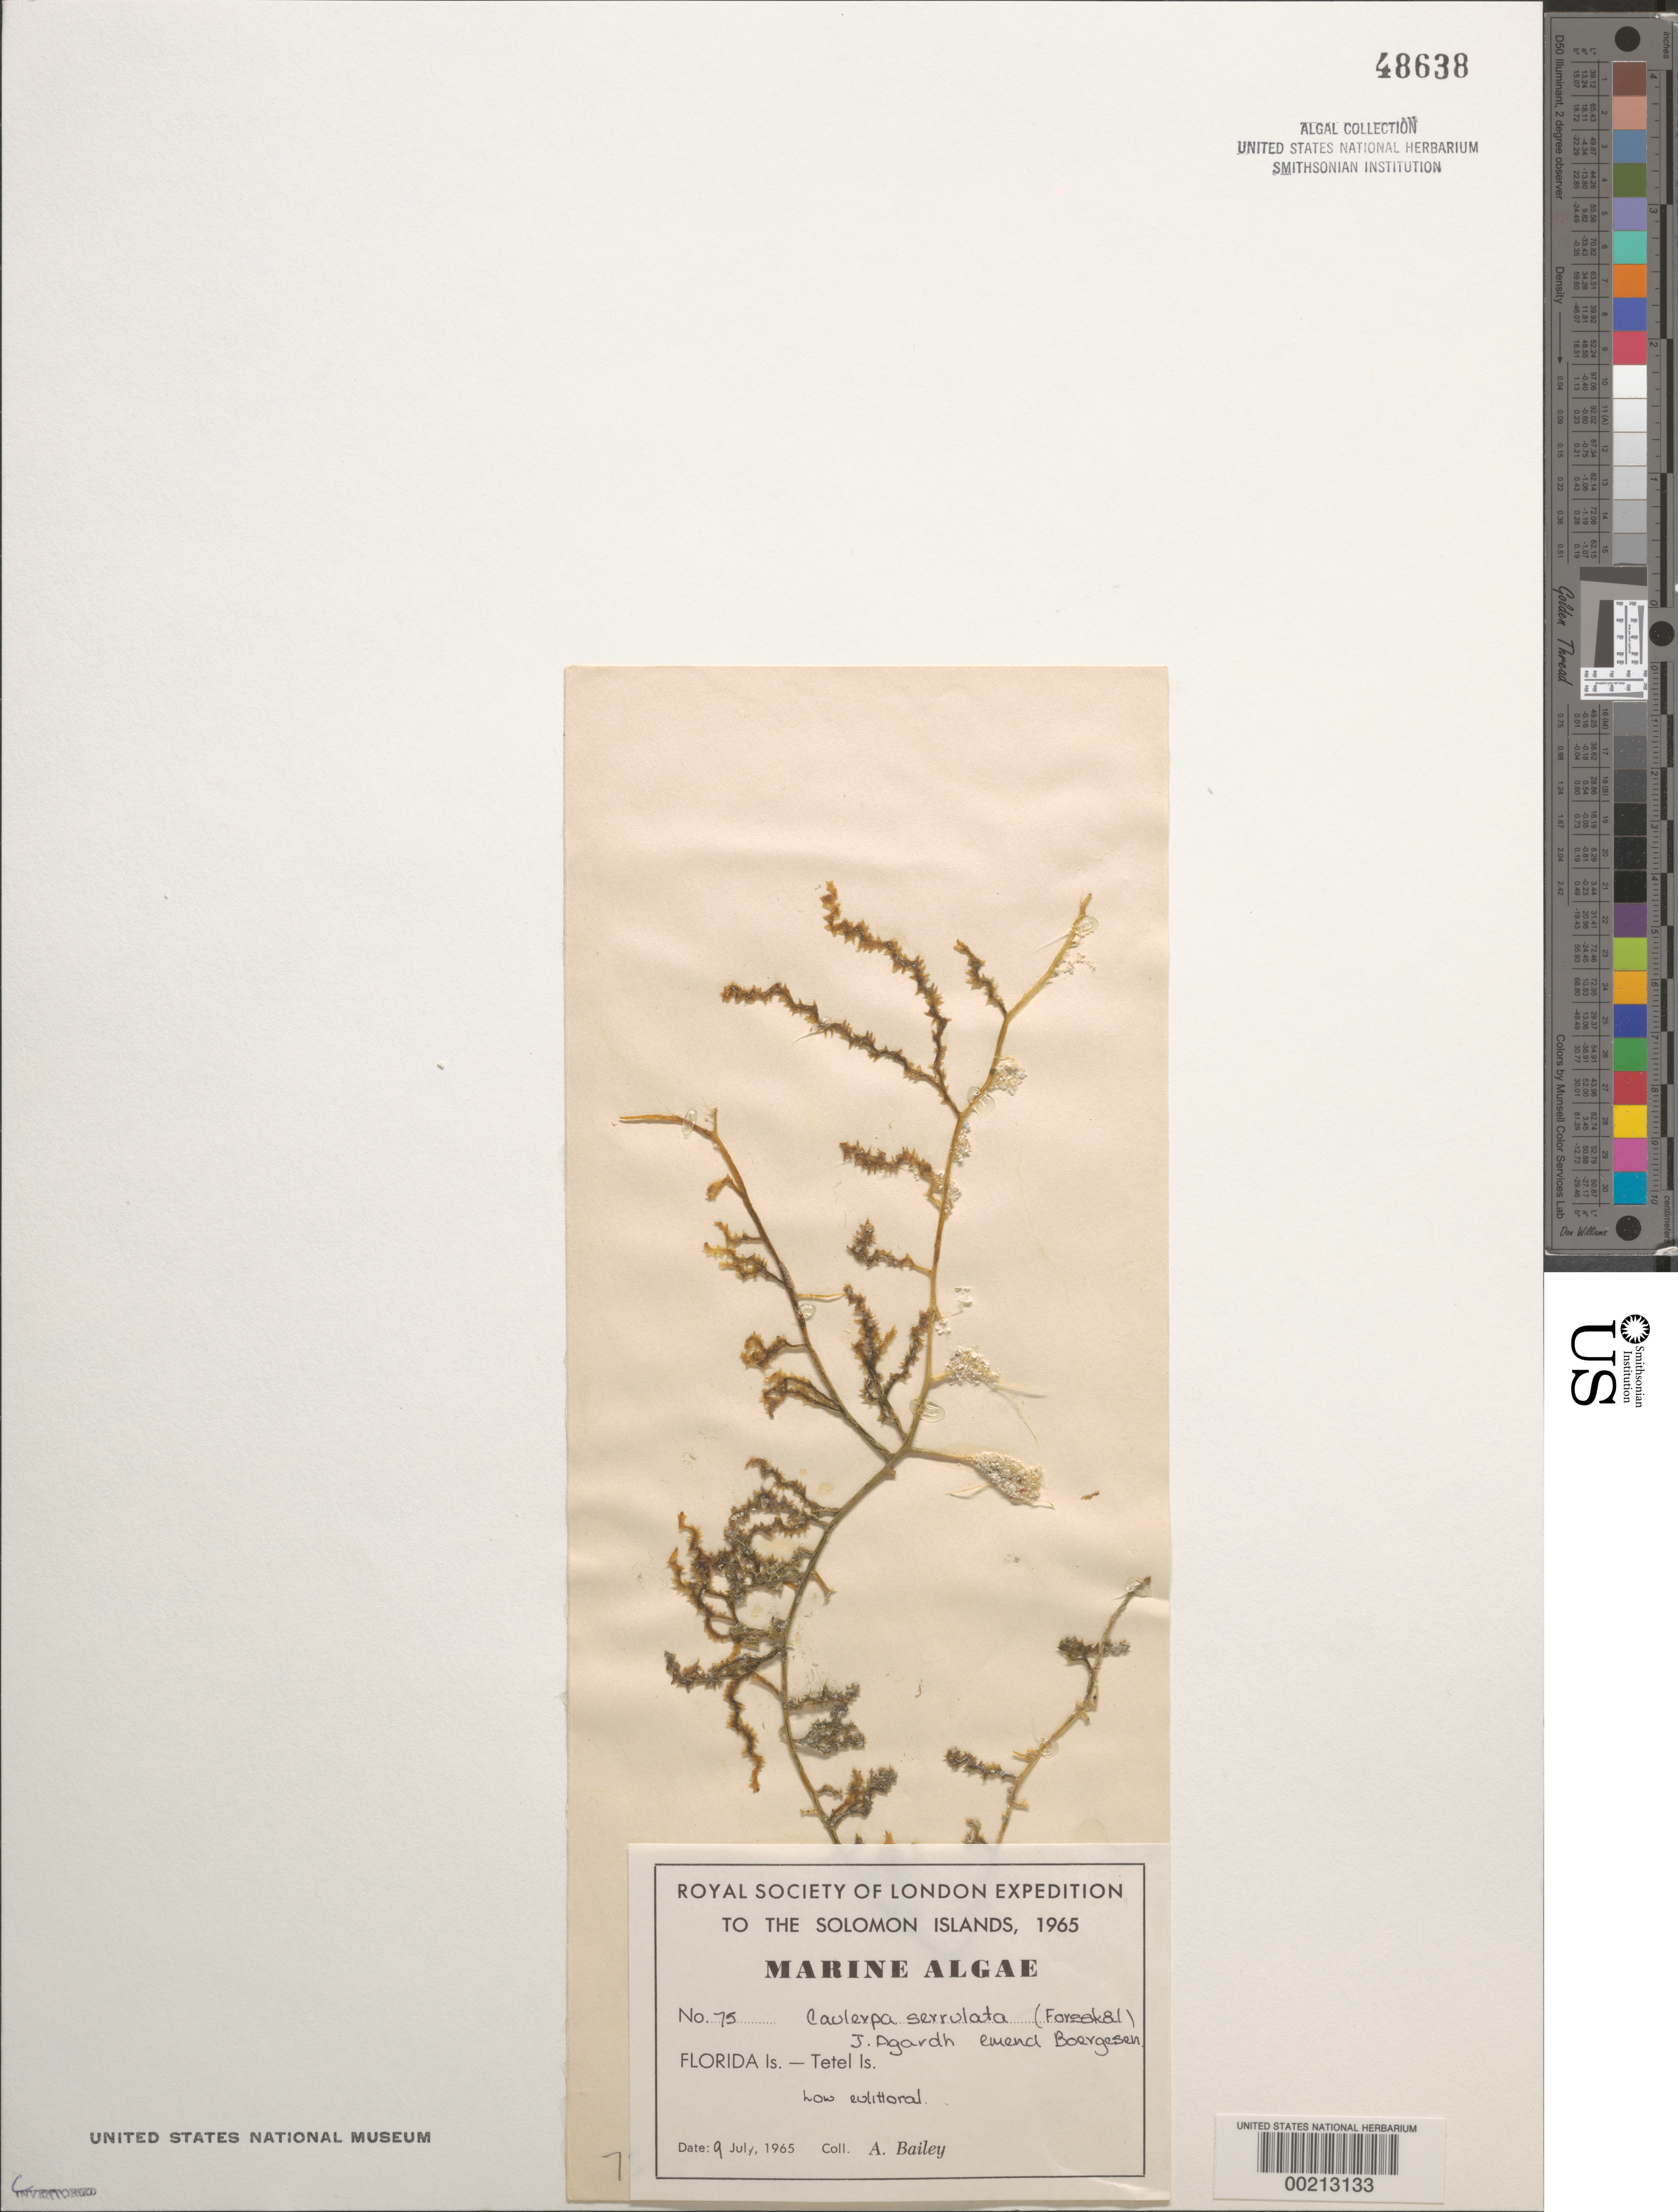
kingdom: Plantae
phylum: Chlorophyta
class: Ulvophyceae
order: Bryopsidales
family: Caulerpaceae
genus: Caulerpa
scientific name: Caulerpa serrulata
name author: (Forssk.) J. Agardh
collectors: A. Bailey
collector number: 75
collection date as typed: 09 Jul 1965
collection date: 1965-07-09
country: Solomon Islands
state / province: Central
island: Tete [Tetel]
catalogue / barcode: US 48638